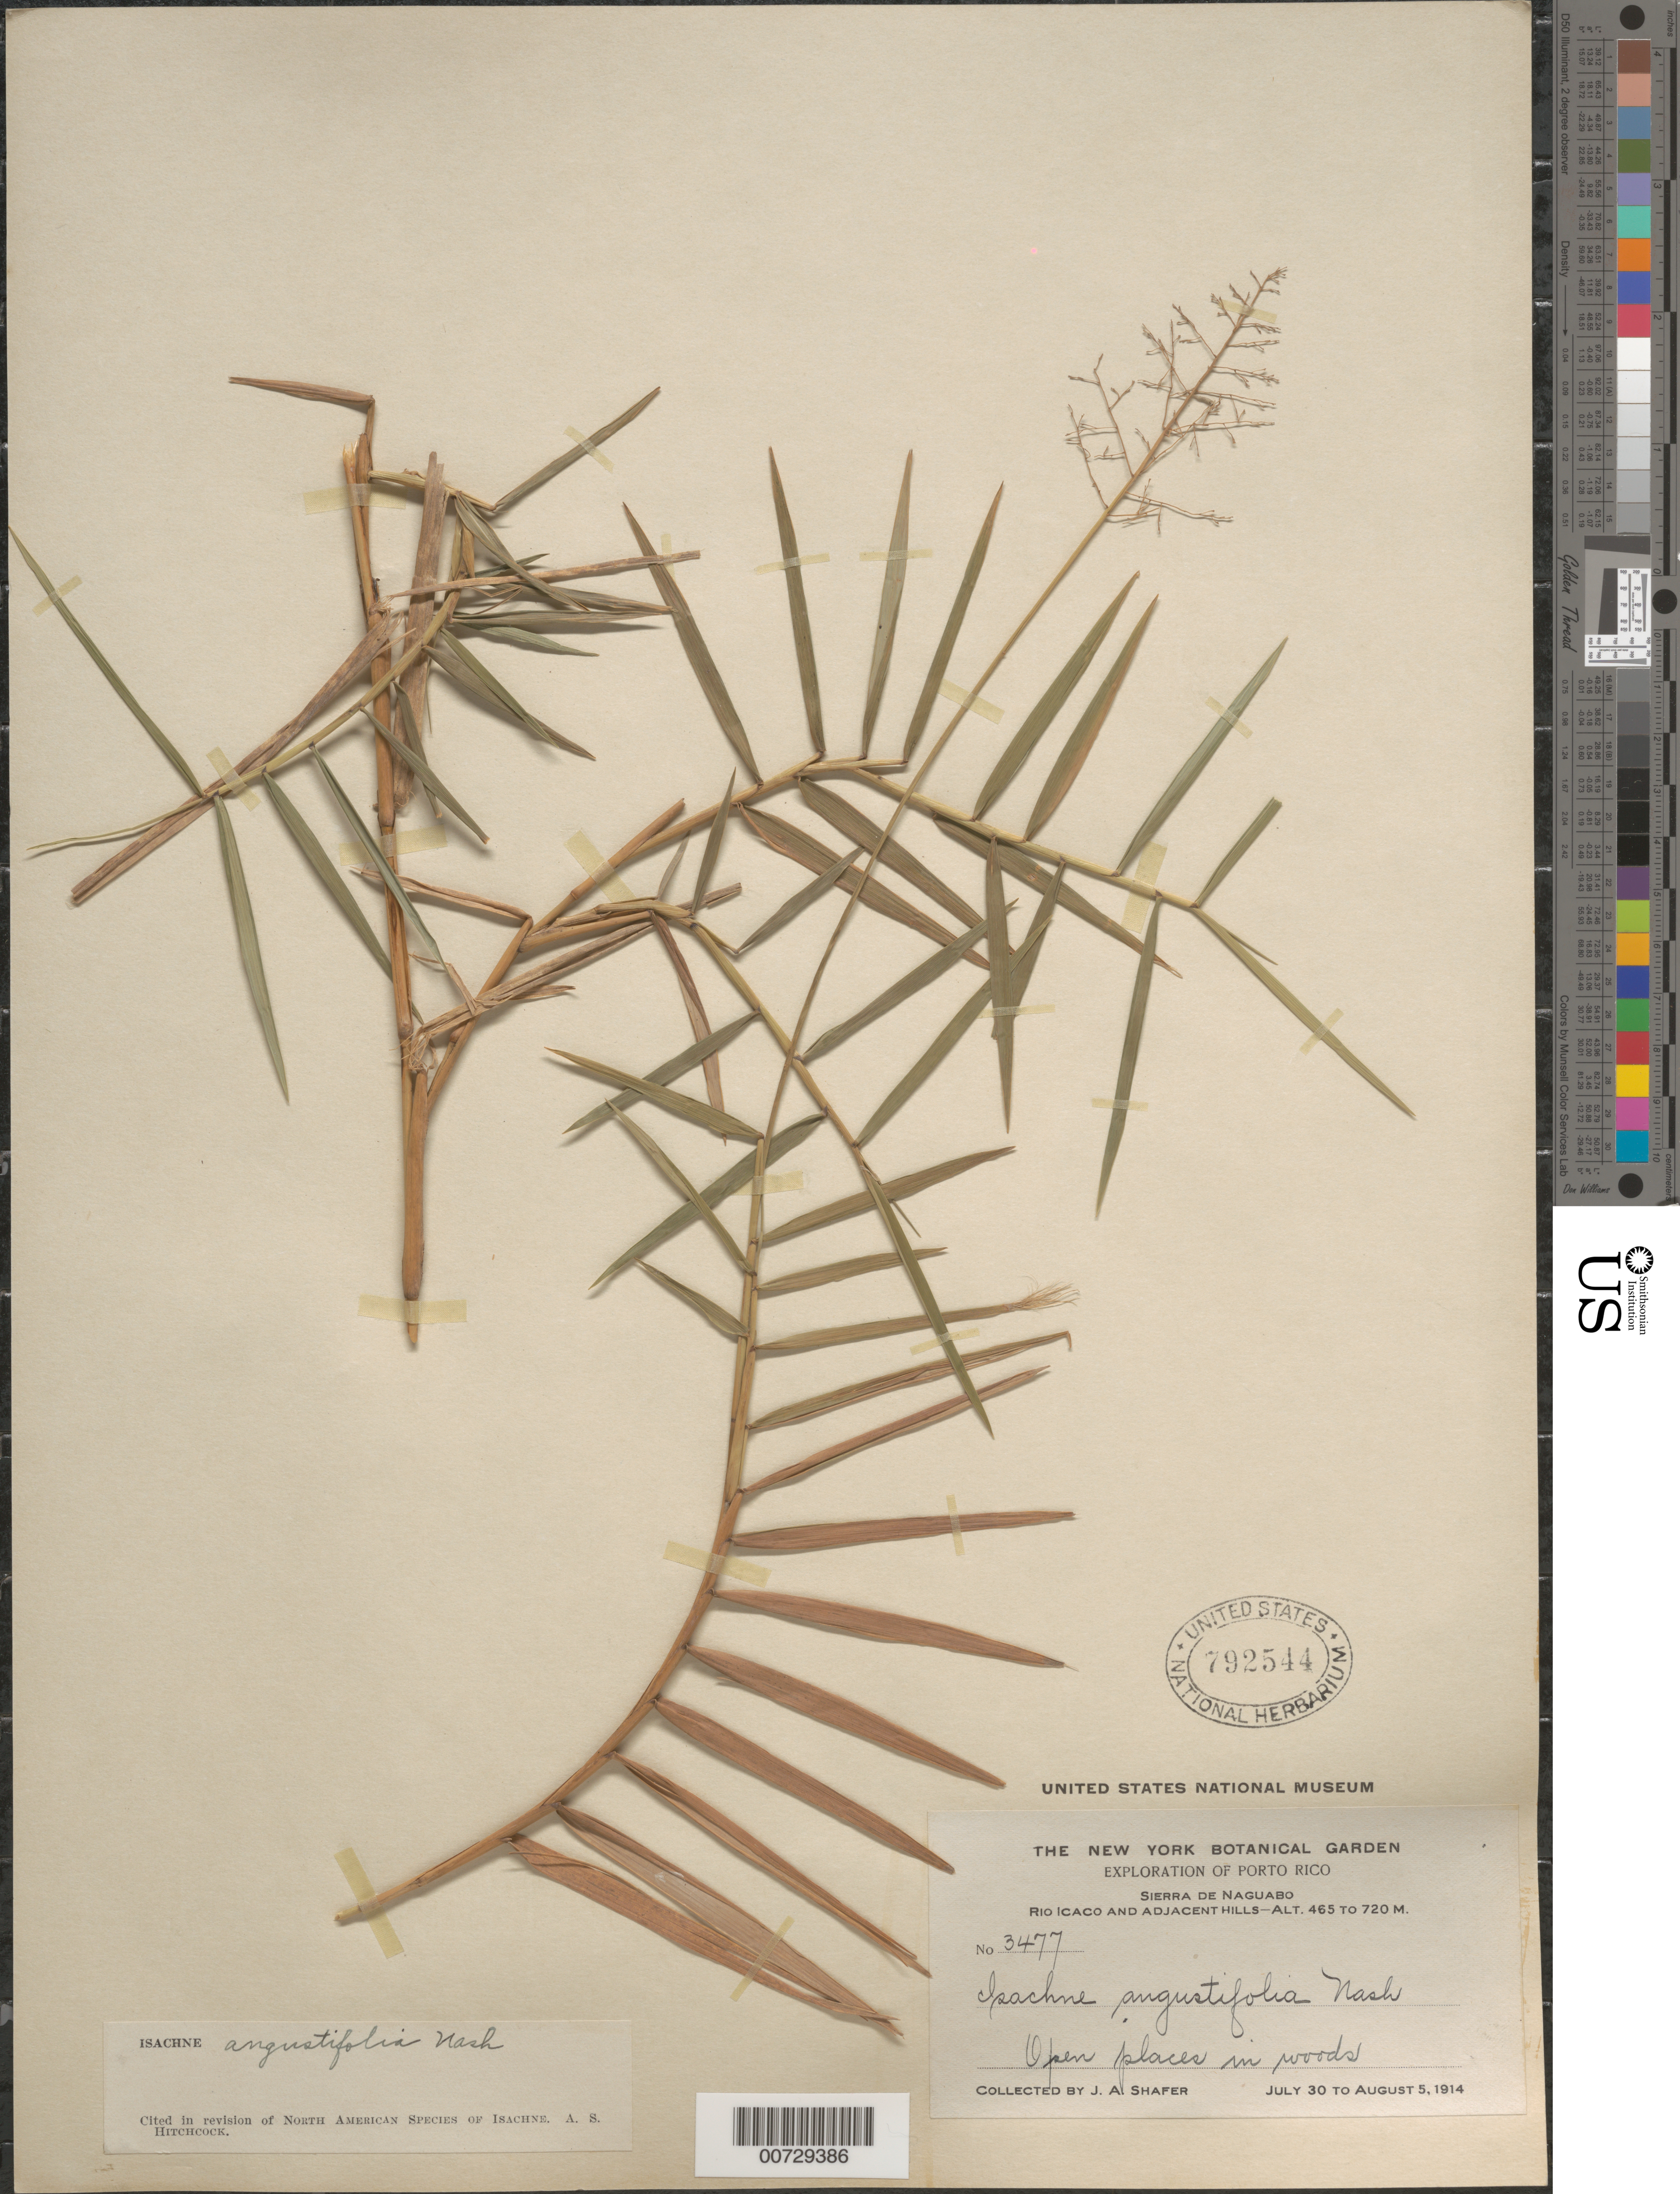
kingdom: Plantae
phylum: Tracheophyta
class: Liliopsida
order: Poales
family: Poaceae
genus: Isachne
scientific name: Isachne angustifolia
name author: Nash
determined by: Hitchcock, Albert S.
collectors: J. A. Shafer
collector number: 3477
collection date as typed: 30 Jul 1914 to 05 Aug 1914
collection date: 1914-07-30/1914-08-05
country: Puerto Rico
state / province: Naguabo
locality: Sierra de Naguabo, Río Icaco and Adjacent hills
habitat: Open places in woods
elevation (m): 465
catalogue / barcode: US 792544